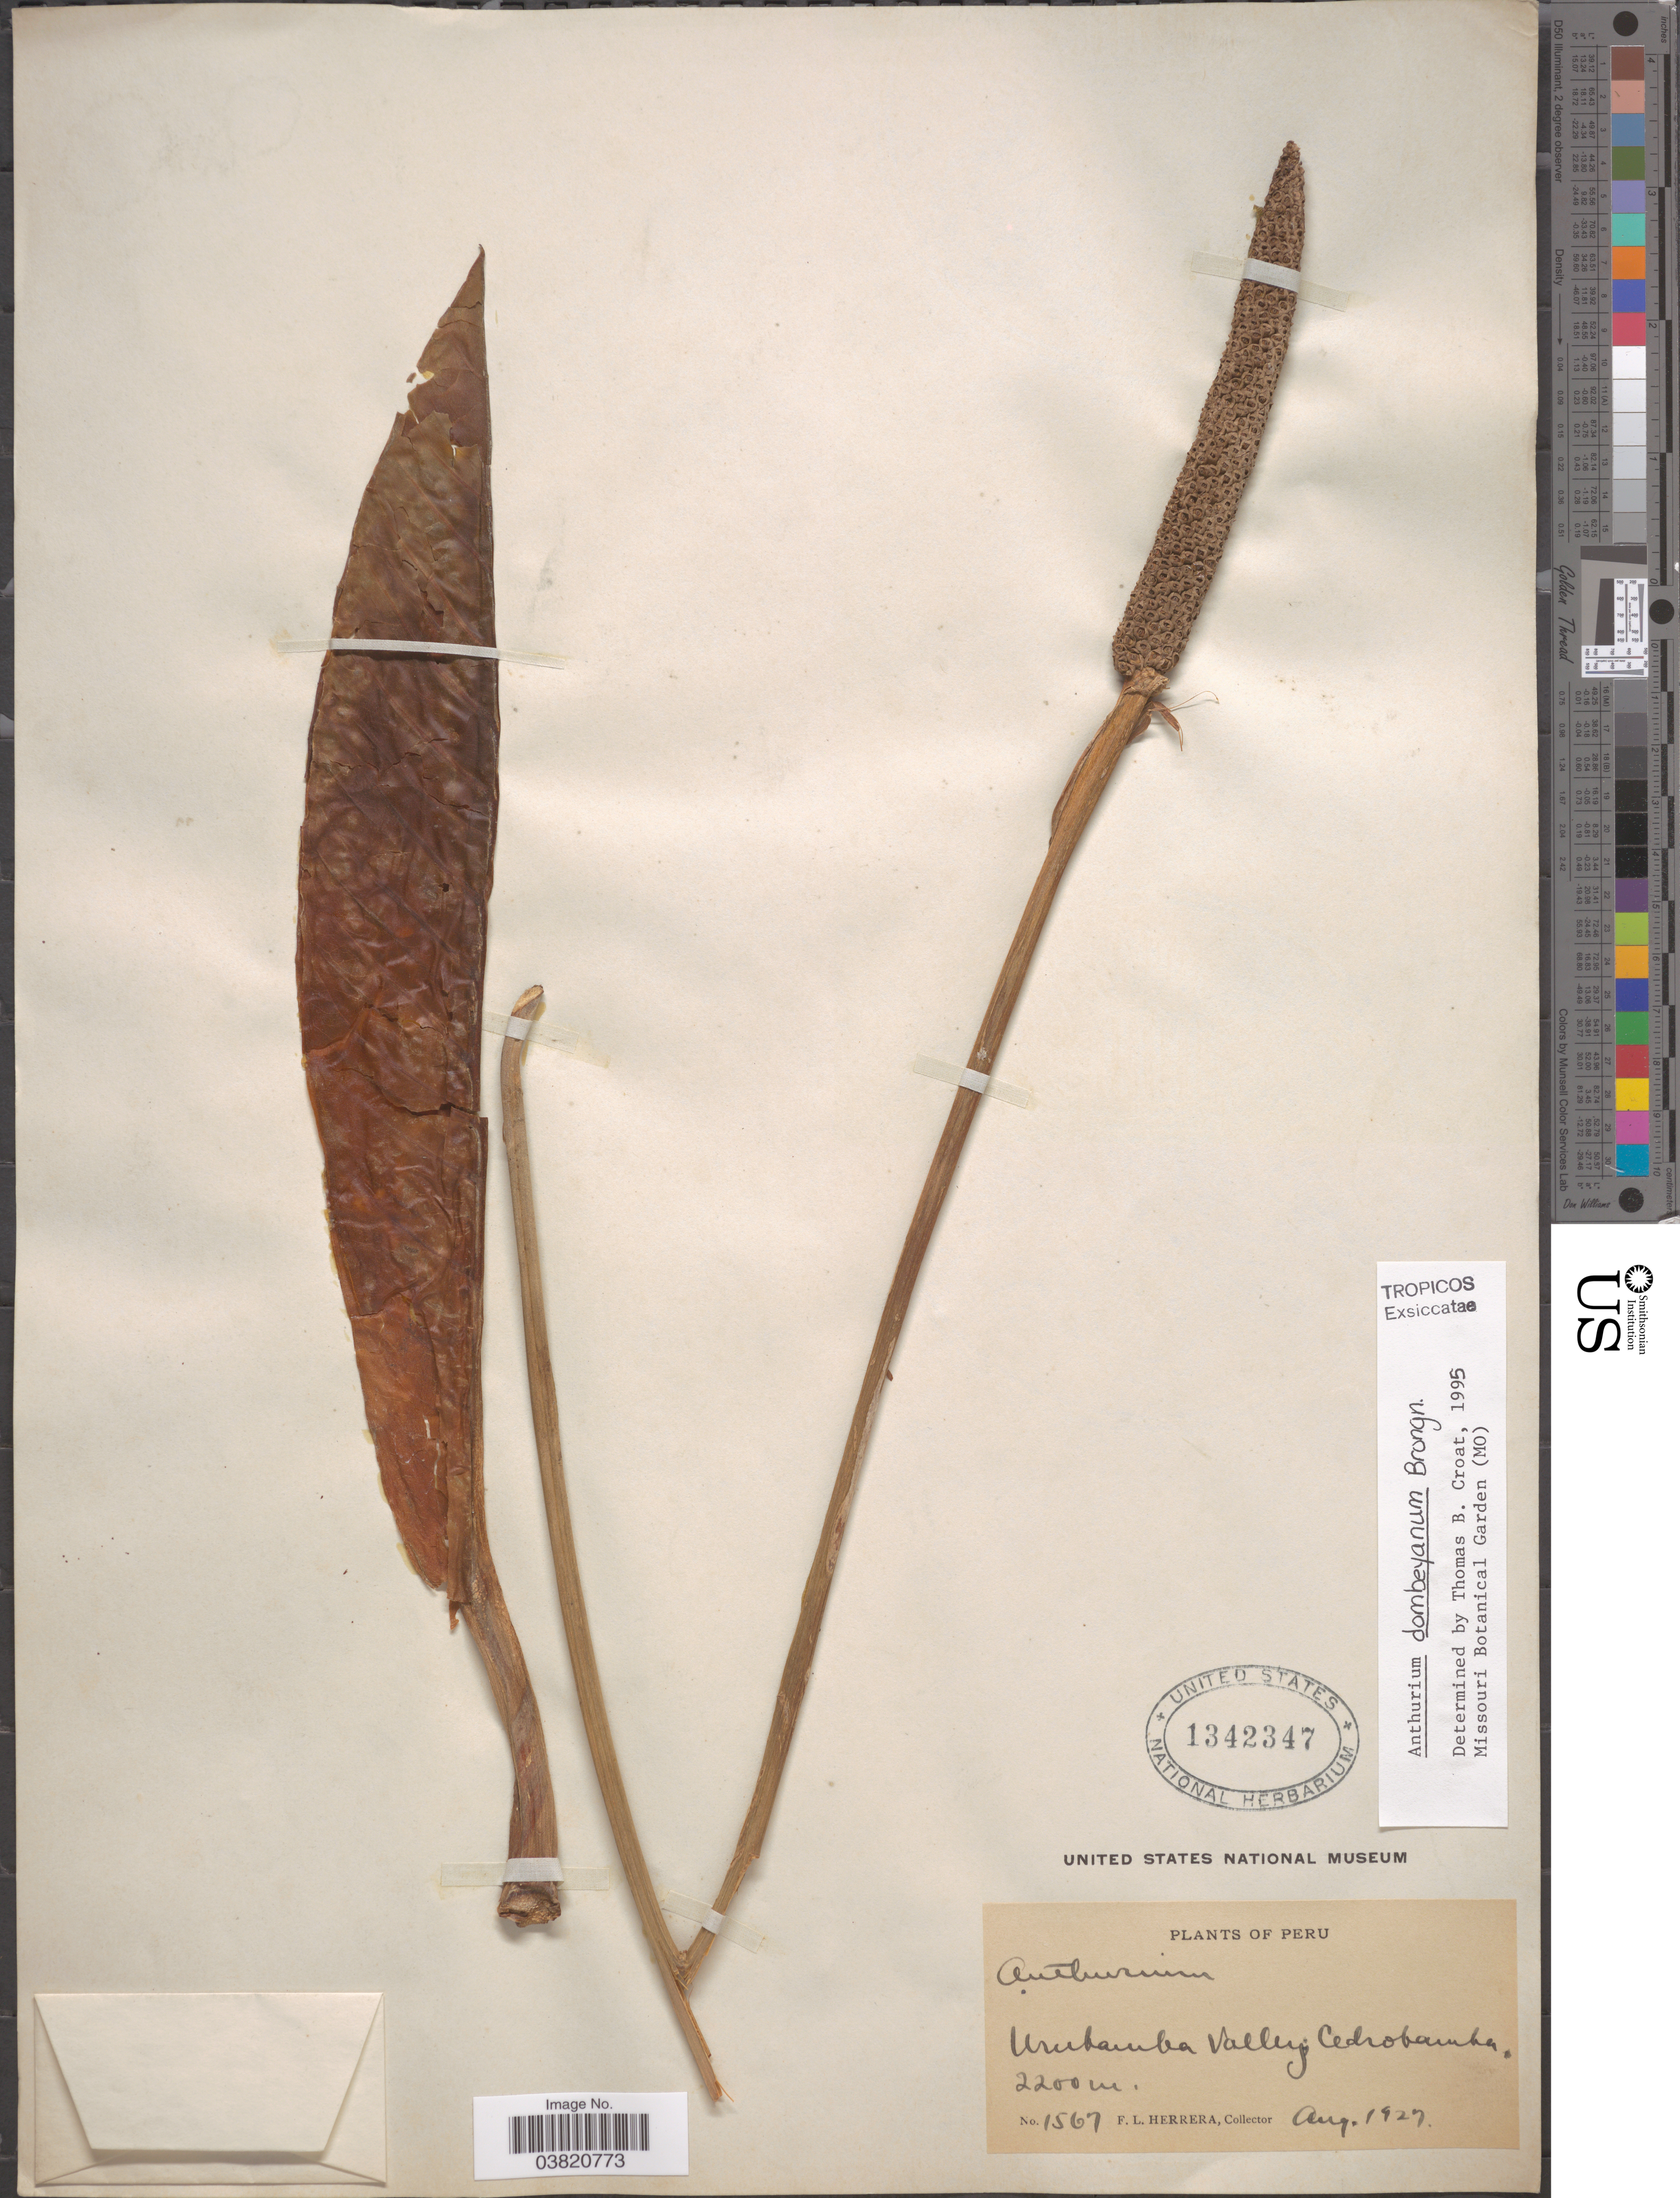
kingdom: Plantae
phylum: Tracheophyta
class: Liliopsida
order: Alismatales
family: Araceae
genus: Anthurium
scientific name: Anthurium dombeyanum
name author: Brongn. ex Schott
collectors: F. L. Herrera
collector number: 1567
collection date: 1927-08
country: Peru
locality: Urubamba Valley; Cedrobamba.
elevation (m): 2200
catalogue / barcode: US 1342347